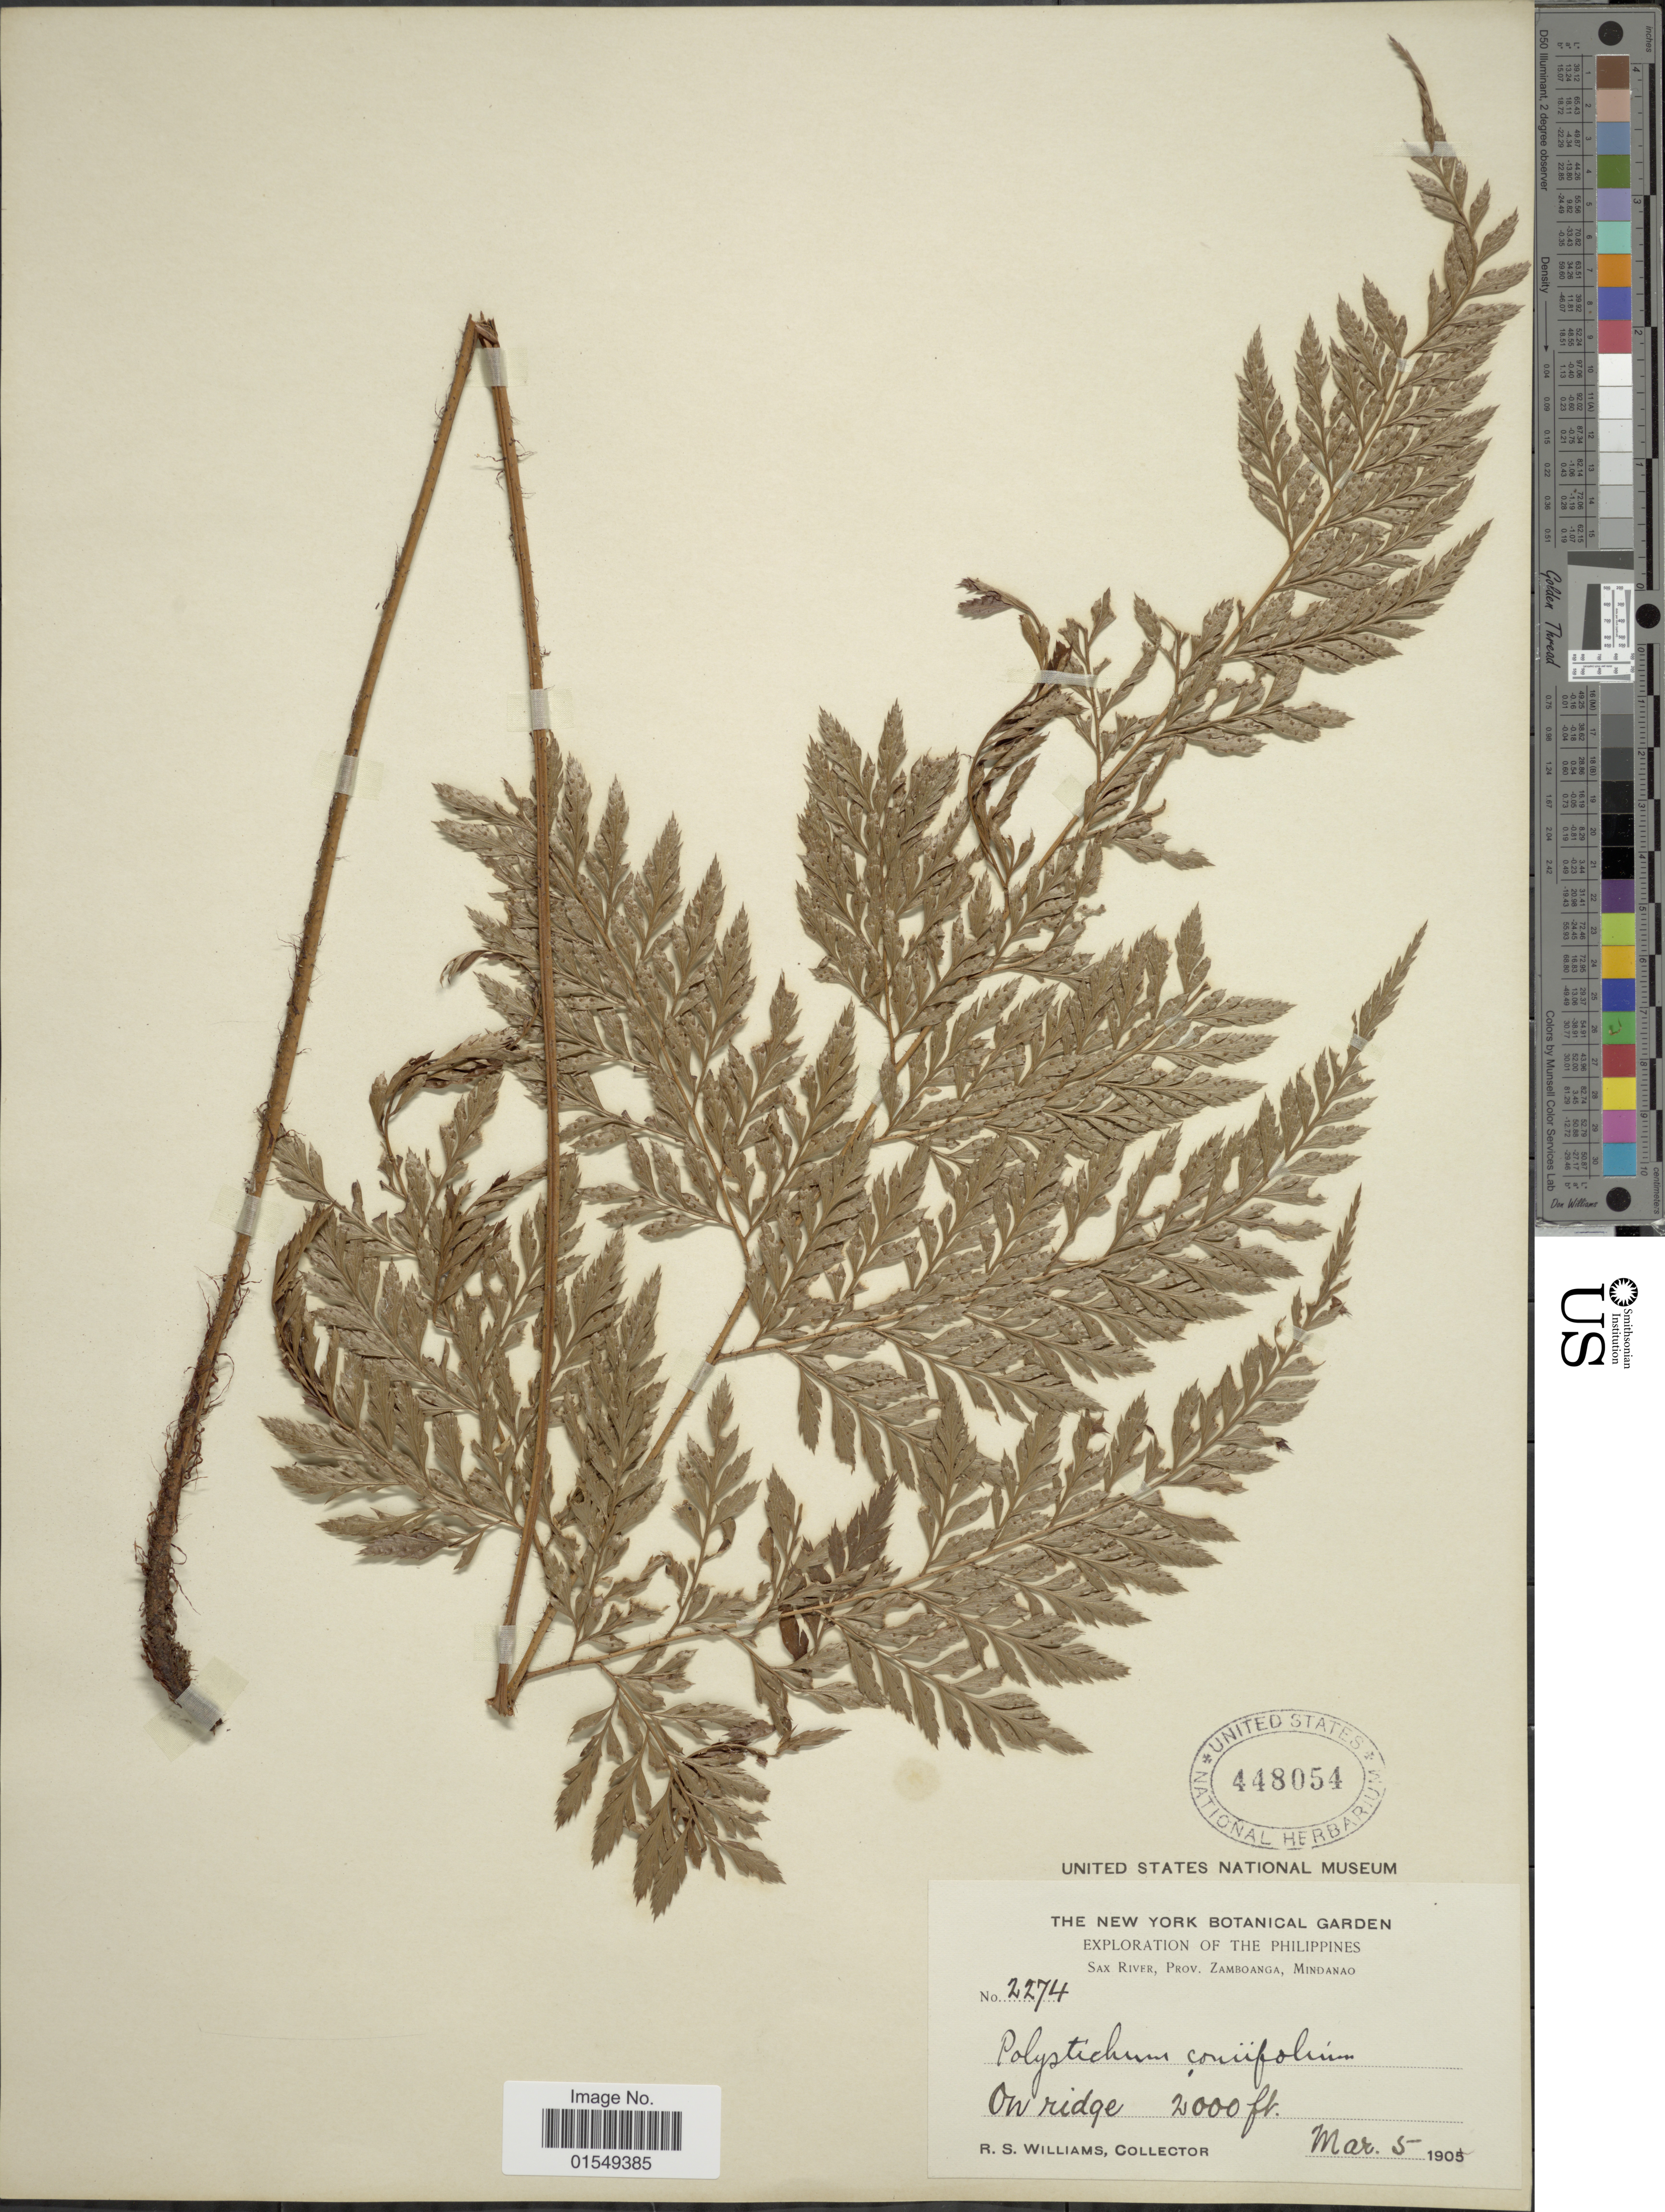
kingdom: Plantae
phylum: Tracheophyta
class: Polypodiopsida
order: Polypodiales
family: Dryopteridaceae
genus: Arachniodes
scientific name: Arachniodes carvifolia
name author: (Kunze) Ching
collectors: R. S. Williams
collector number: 2274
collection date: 1905-03-05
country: Philippines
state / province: Zamboanga Peninsula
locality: Sax River, Prov. Zamboanga, Mindanao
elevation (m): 610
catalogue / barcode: US 448054